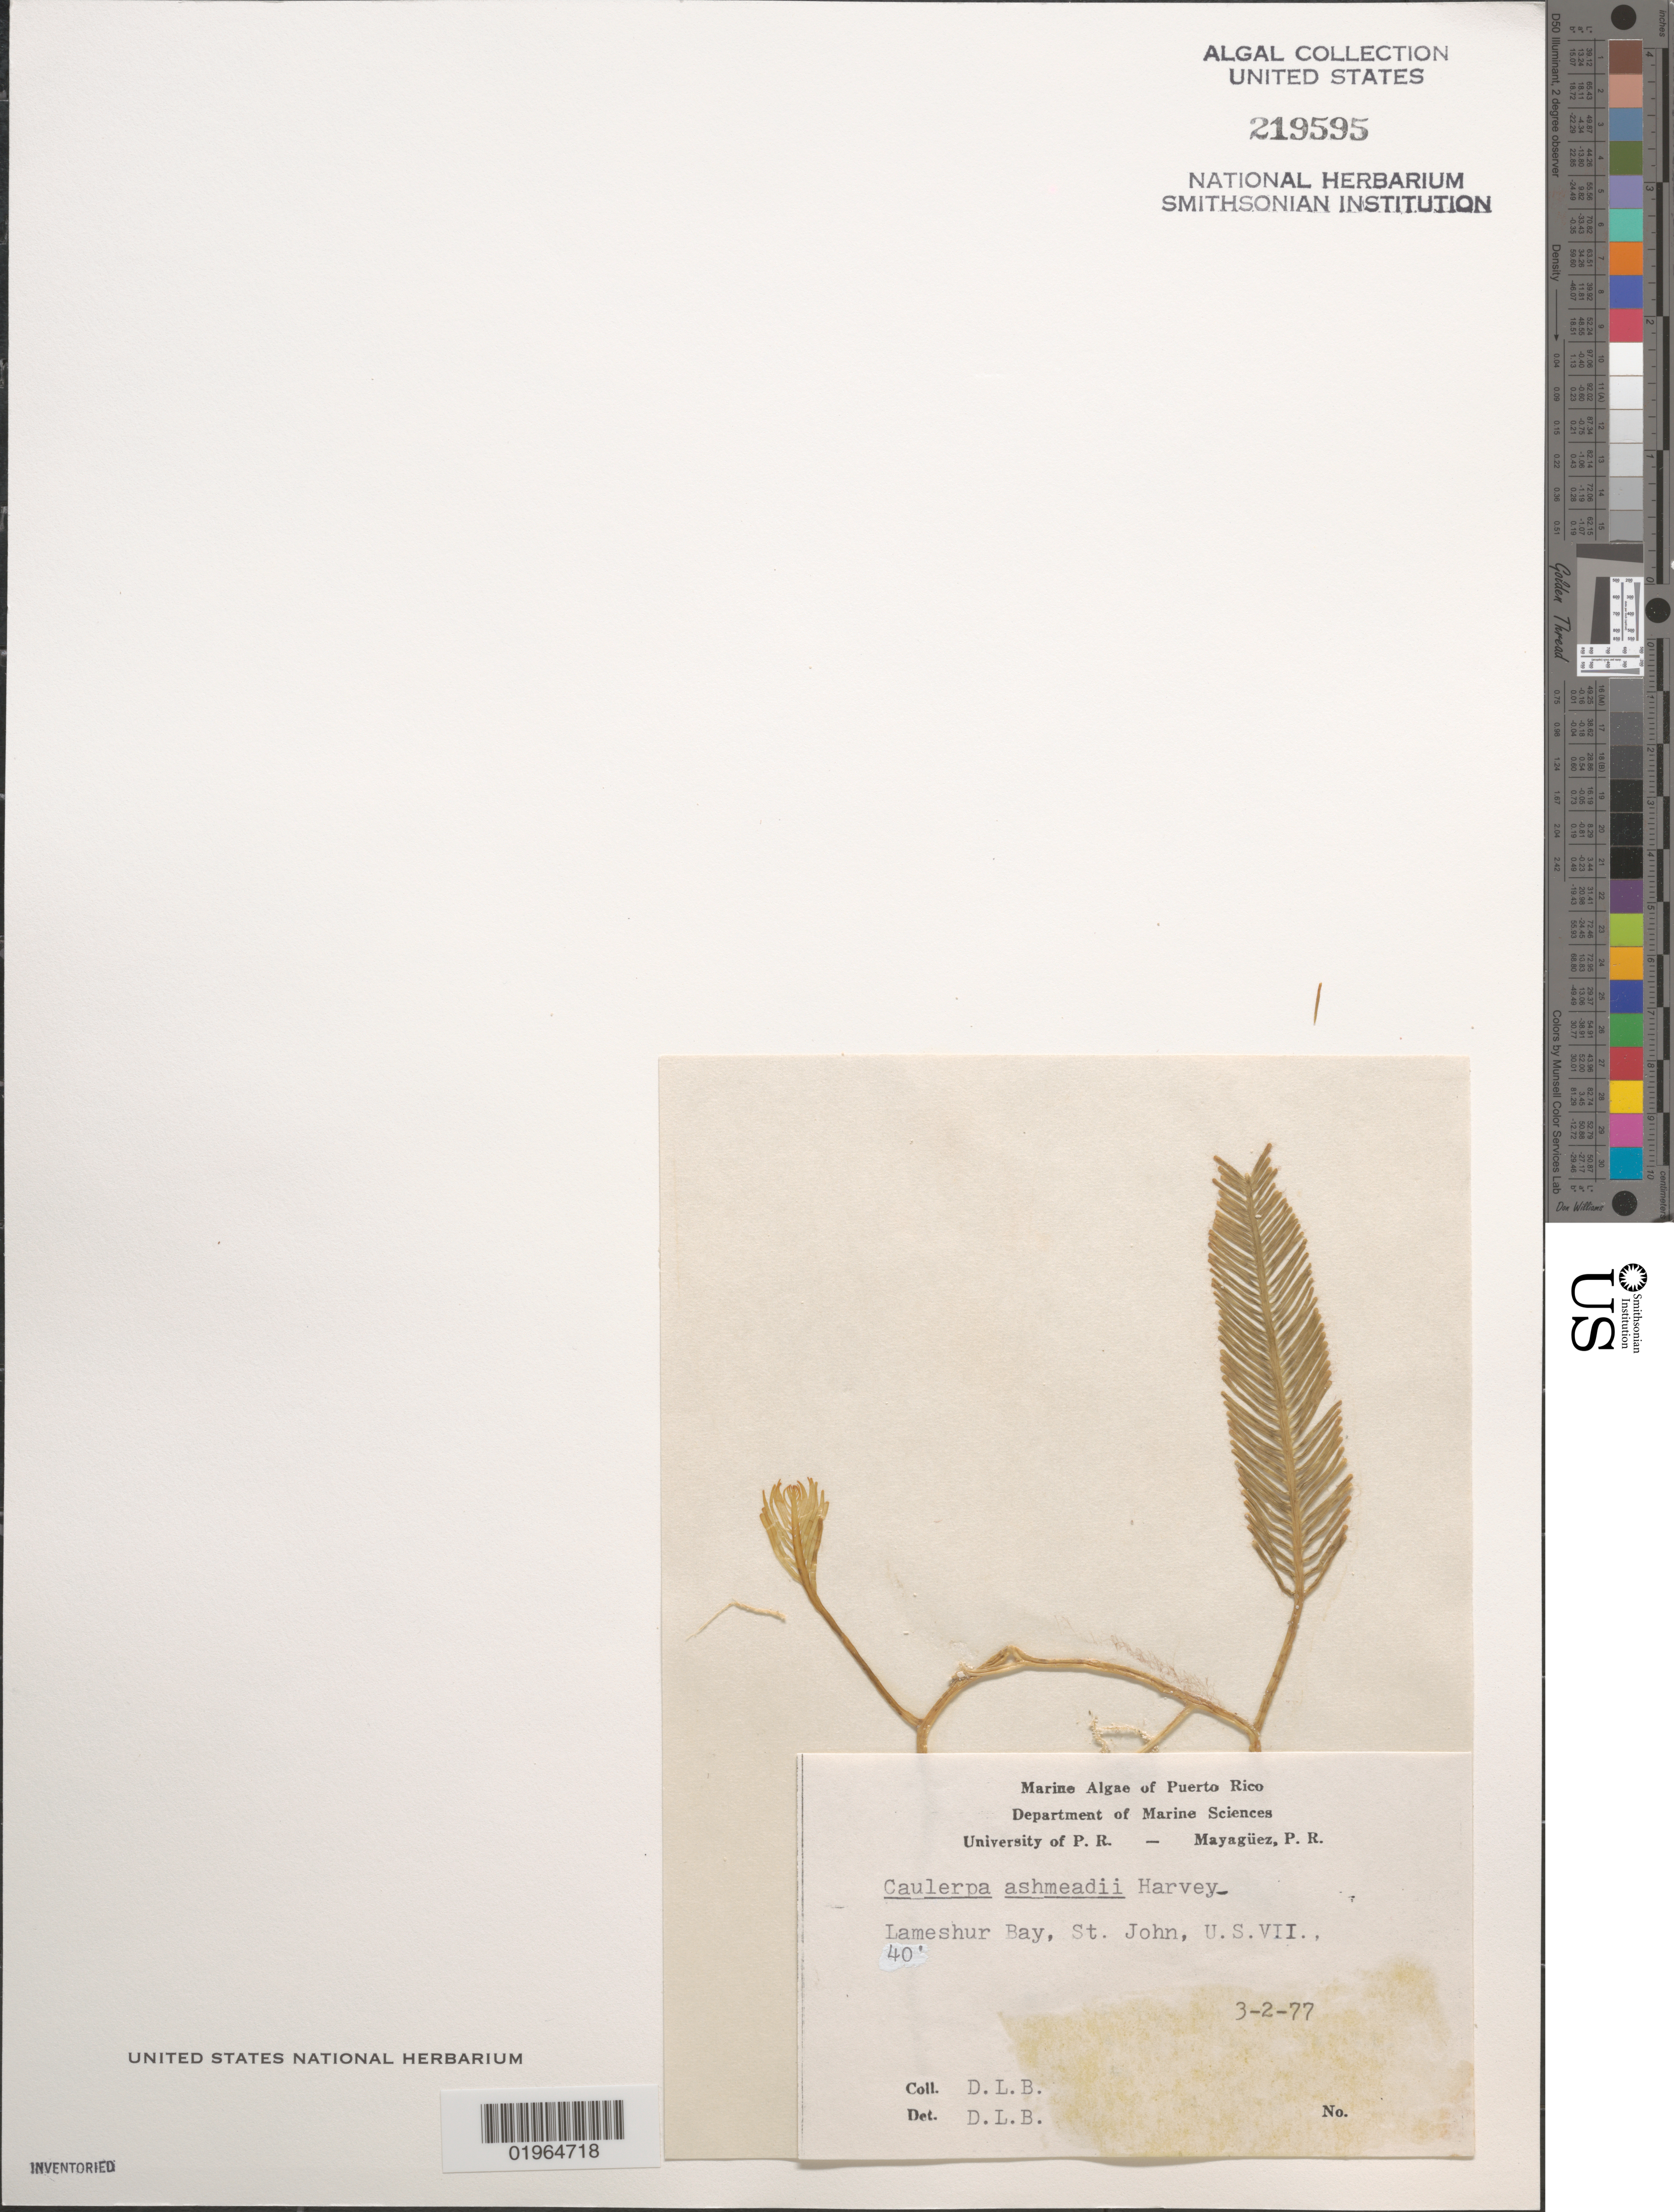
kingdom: Plantae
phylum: Chlorophyta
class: Ulvophyceae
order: Bryopsidales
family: Caulerpaceae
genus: Caulerpa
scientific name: Caulerpa ashmeadii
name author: Harv.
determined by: Ballantine, D. L.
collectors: D.L. Ballantine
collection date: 1977-03-02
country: U.S. Virgin Islands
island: St. John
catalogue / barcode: US 219595